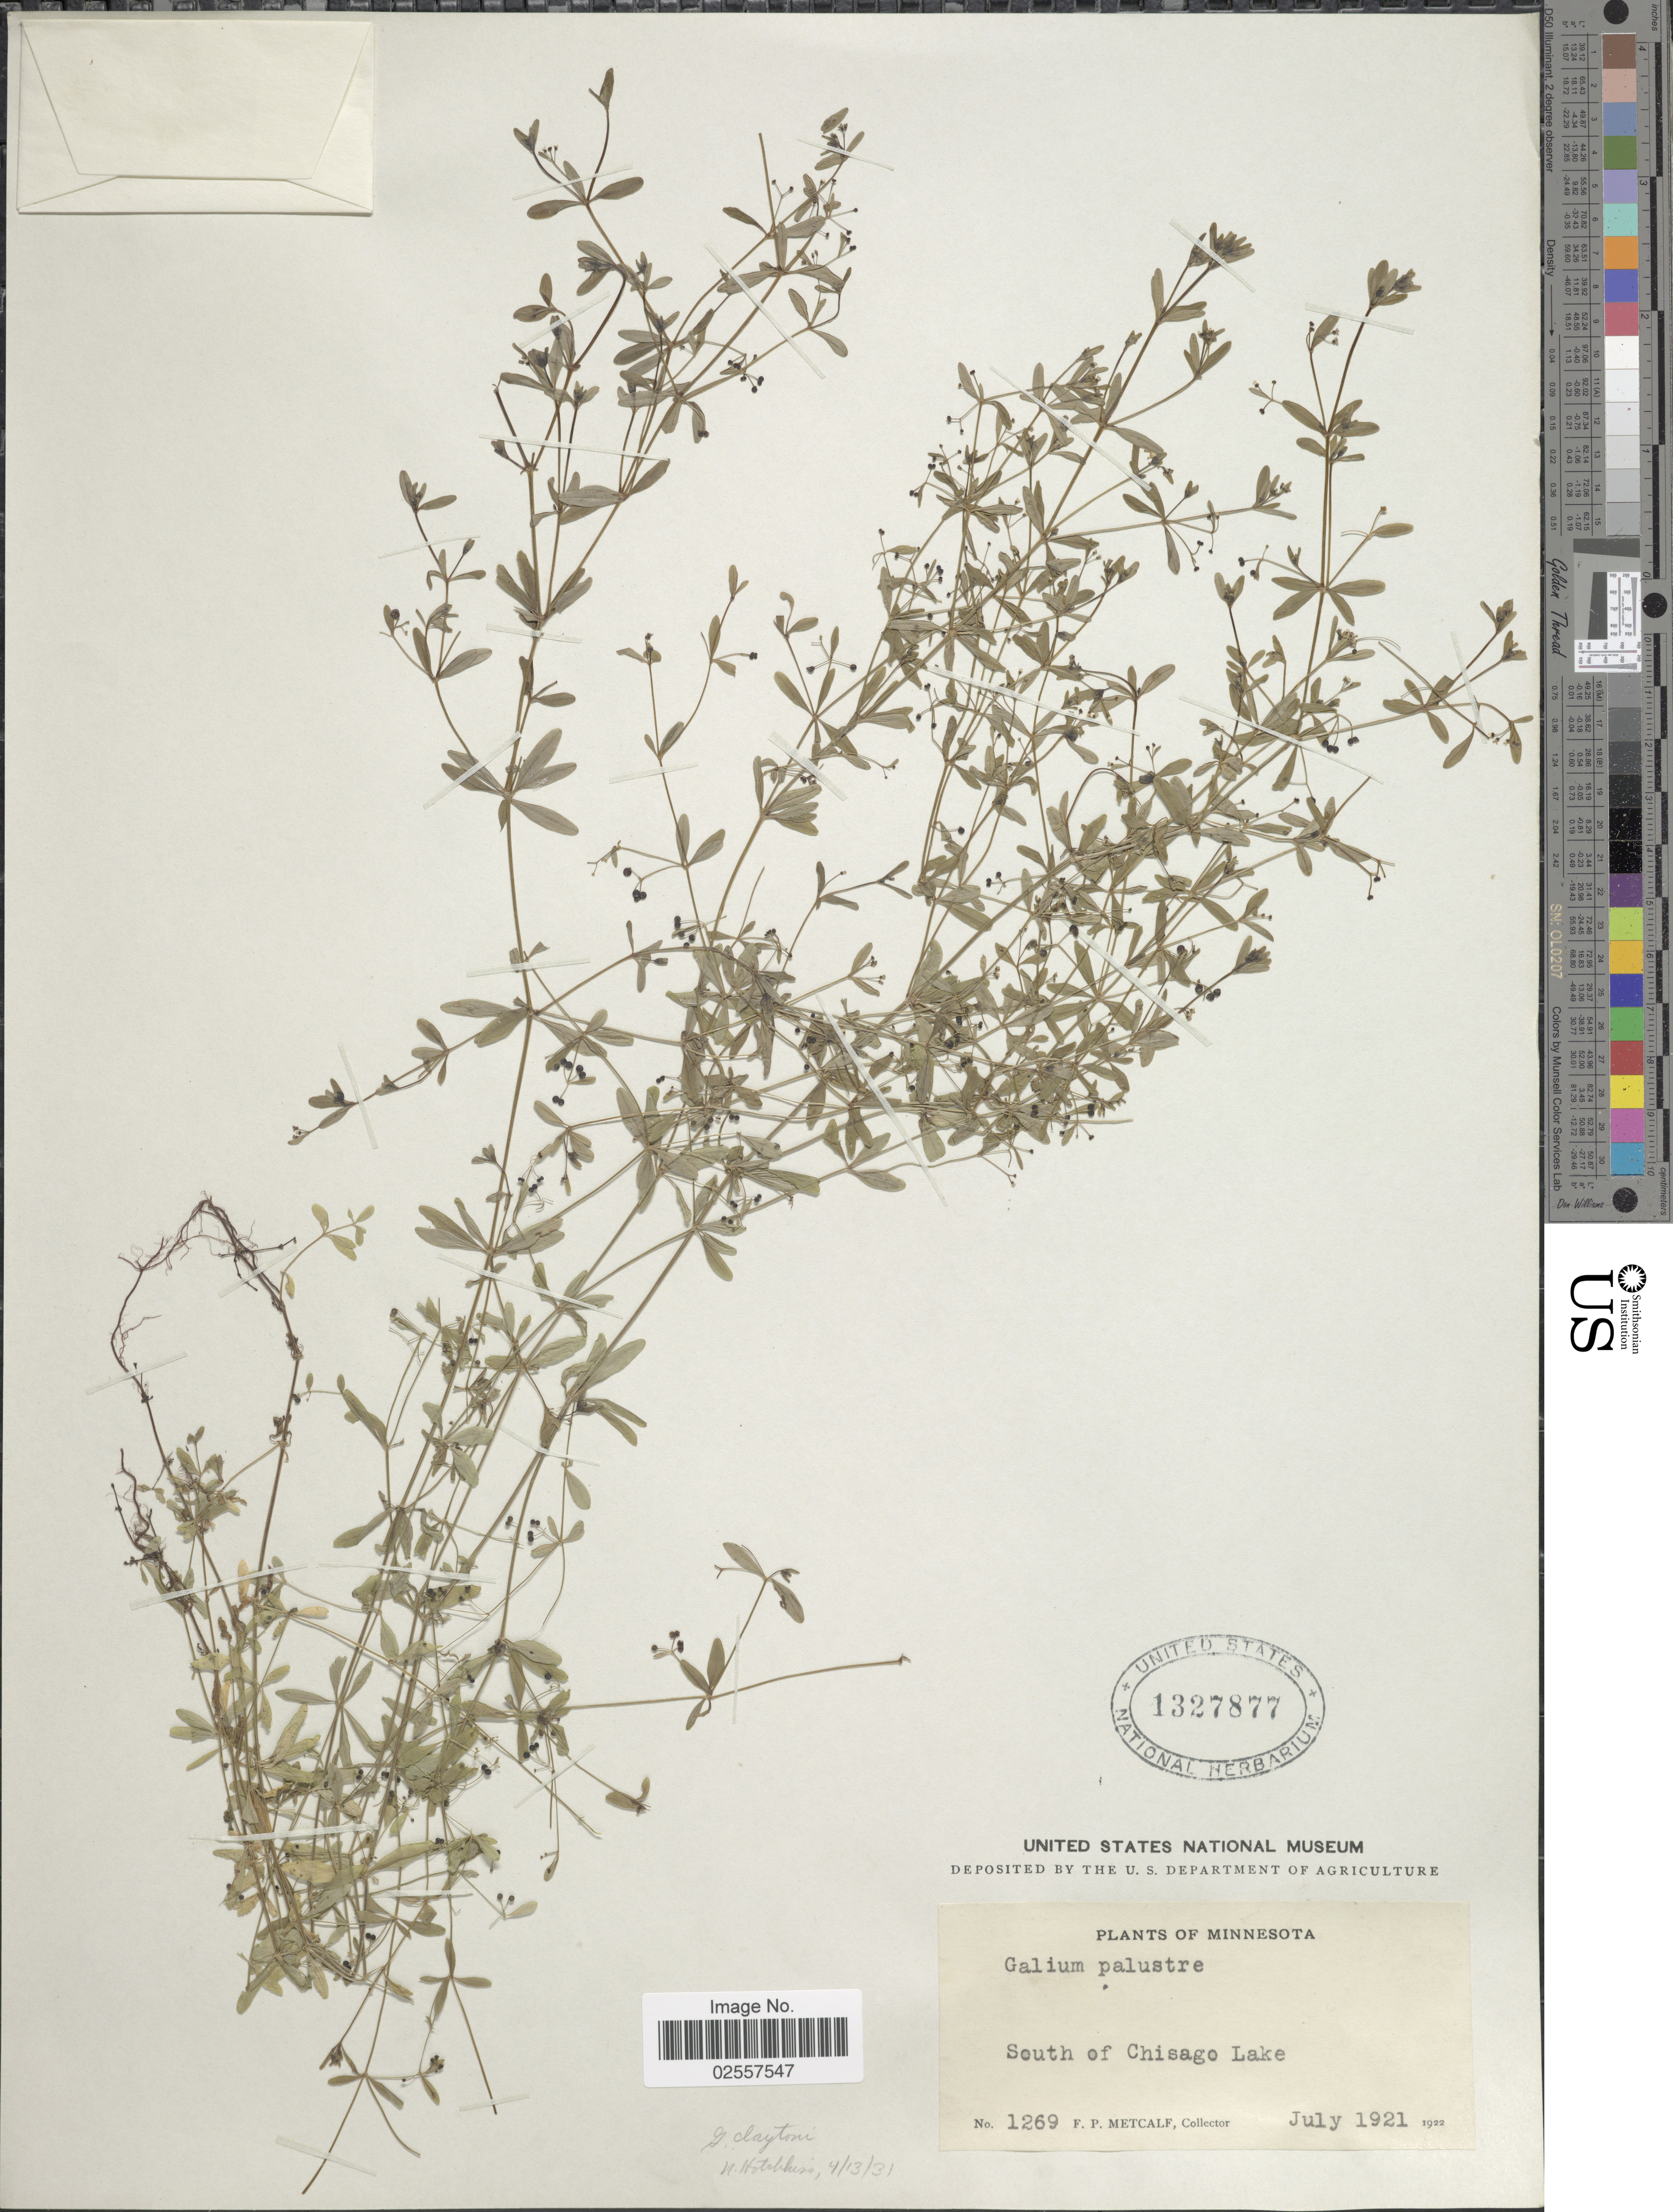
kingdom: Plantae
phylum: Tracheophyta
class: Magnoliopsida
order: Gentianales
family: Rubiaceae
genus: Galium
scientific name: Galium claytoni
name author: Michx.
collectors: F. Metcalf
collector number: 1269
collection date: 1921-07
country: United States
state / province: Minnesota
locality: South of Chisago Lake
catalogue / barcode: US 1327877